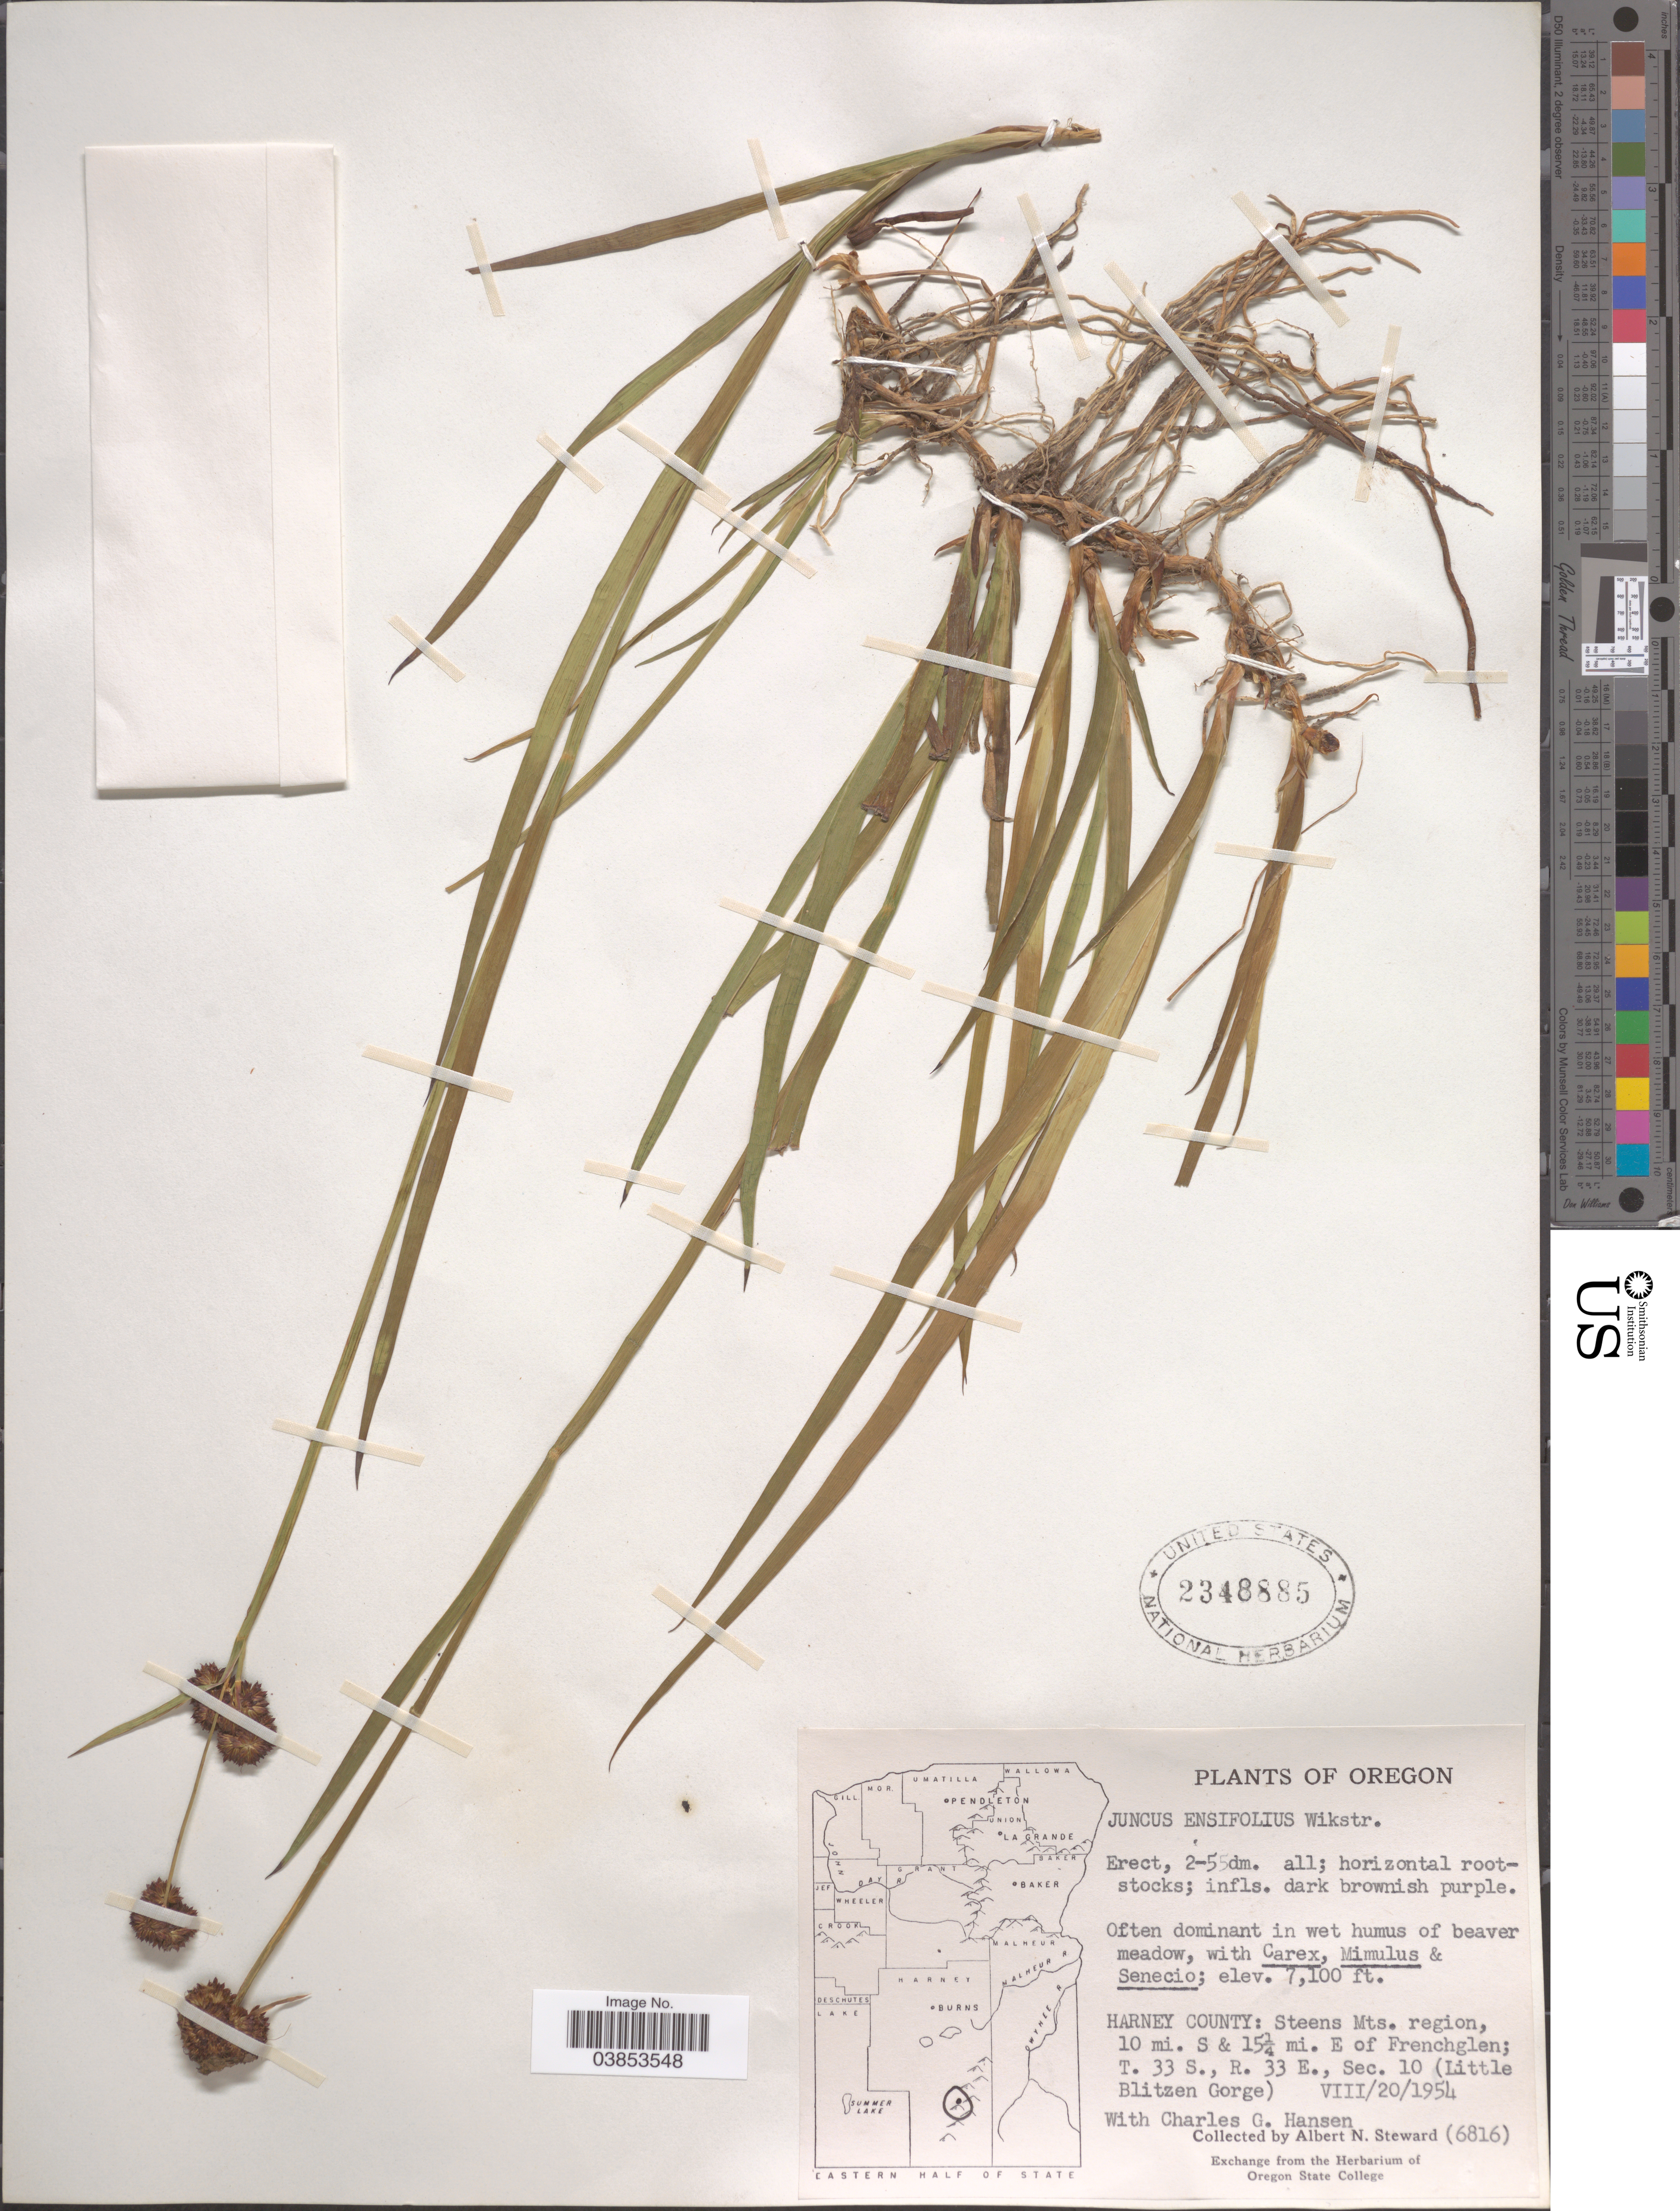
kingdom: Plantae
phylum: Tracheophyta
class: Liliopsida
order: Poales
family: Juncaceae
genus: Juncus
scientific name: Juncus ensifolius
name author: Wikstr.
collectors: A. N. Steward & C. Hansen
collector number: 6816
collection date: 1954-08-20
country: United States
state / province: Oregon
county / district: Harney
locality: Harney County: Steens Mts. region, 10 mi. S & 15¼ mi. E of Frenchglen; T. 33 S., R. 33 E., Sec. 10 (Little Blitzen Gorge).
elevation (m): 2164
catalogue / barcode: US 2348885